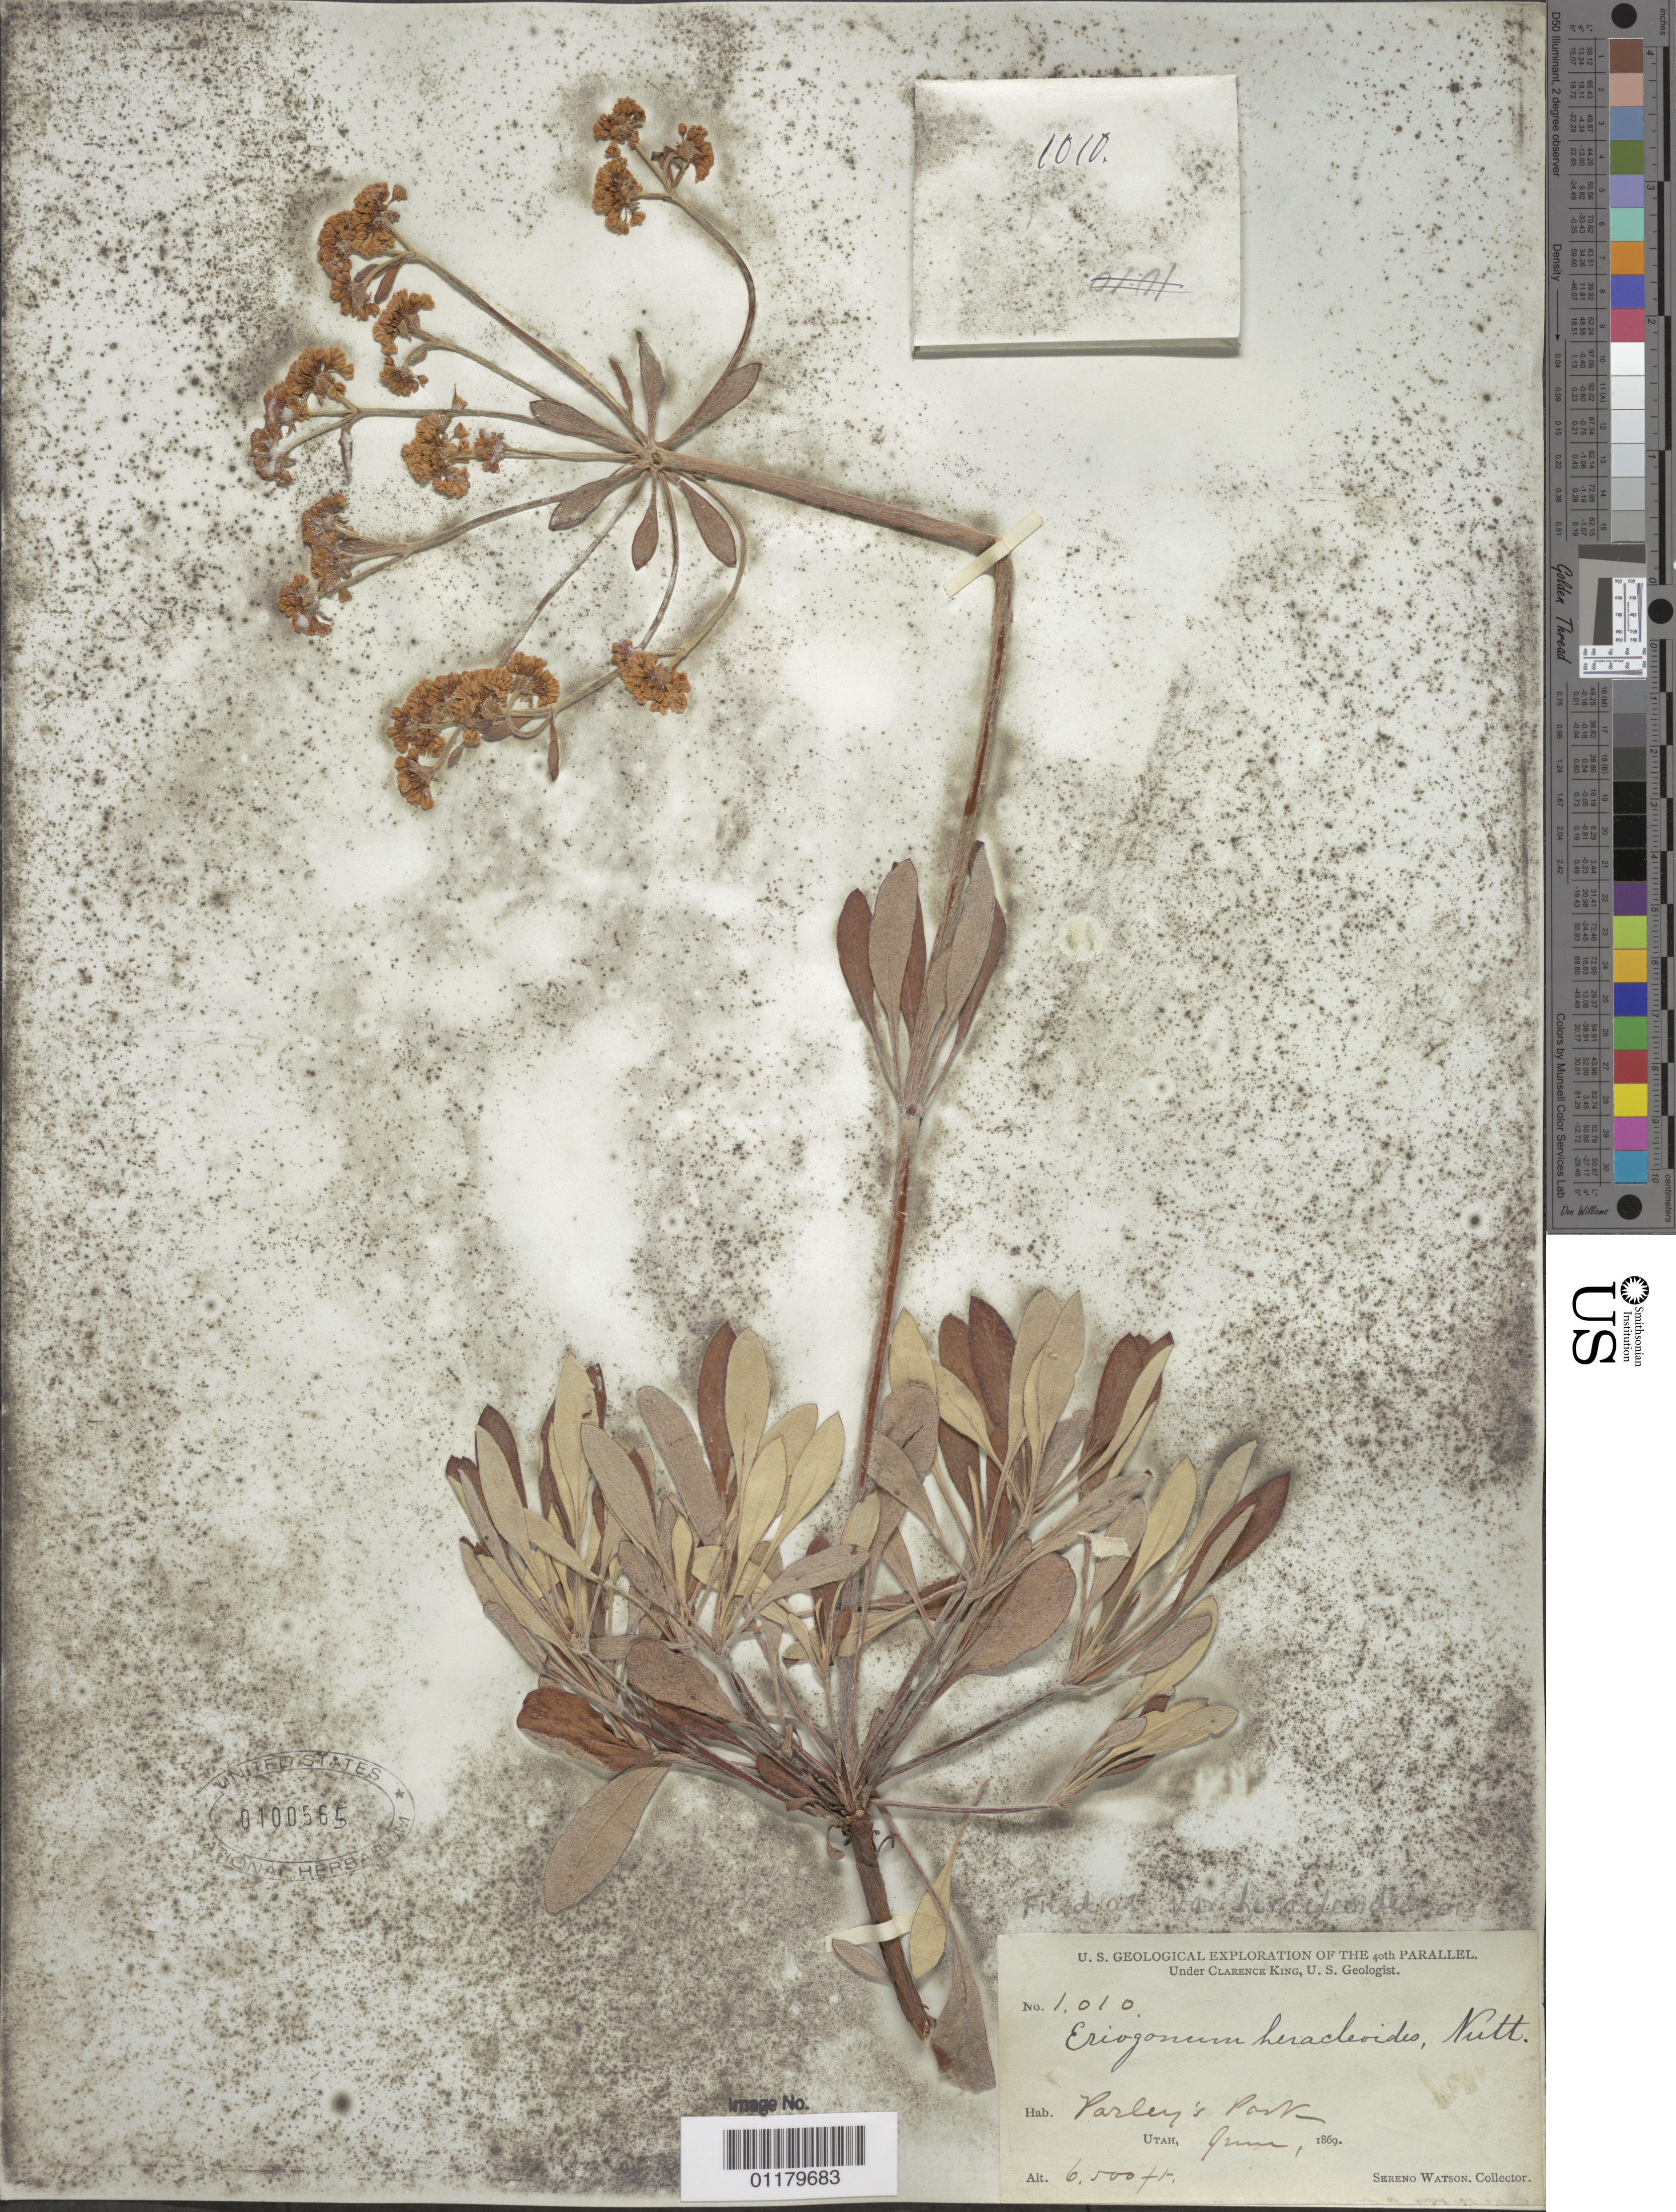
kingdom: Plantae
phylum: Tracheophyta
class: Magnoliopsida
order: Caryophyllales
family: Polygonaceae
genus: Eriogonum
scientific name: Eriogonum heracleoides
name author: Nutt.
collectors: S. Watson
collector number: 1010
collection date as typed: Jun 1869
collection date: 1869-06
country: United States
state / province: Utah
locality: Parley's Park.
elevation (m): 1981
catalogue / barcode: US 100565